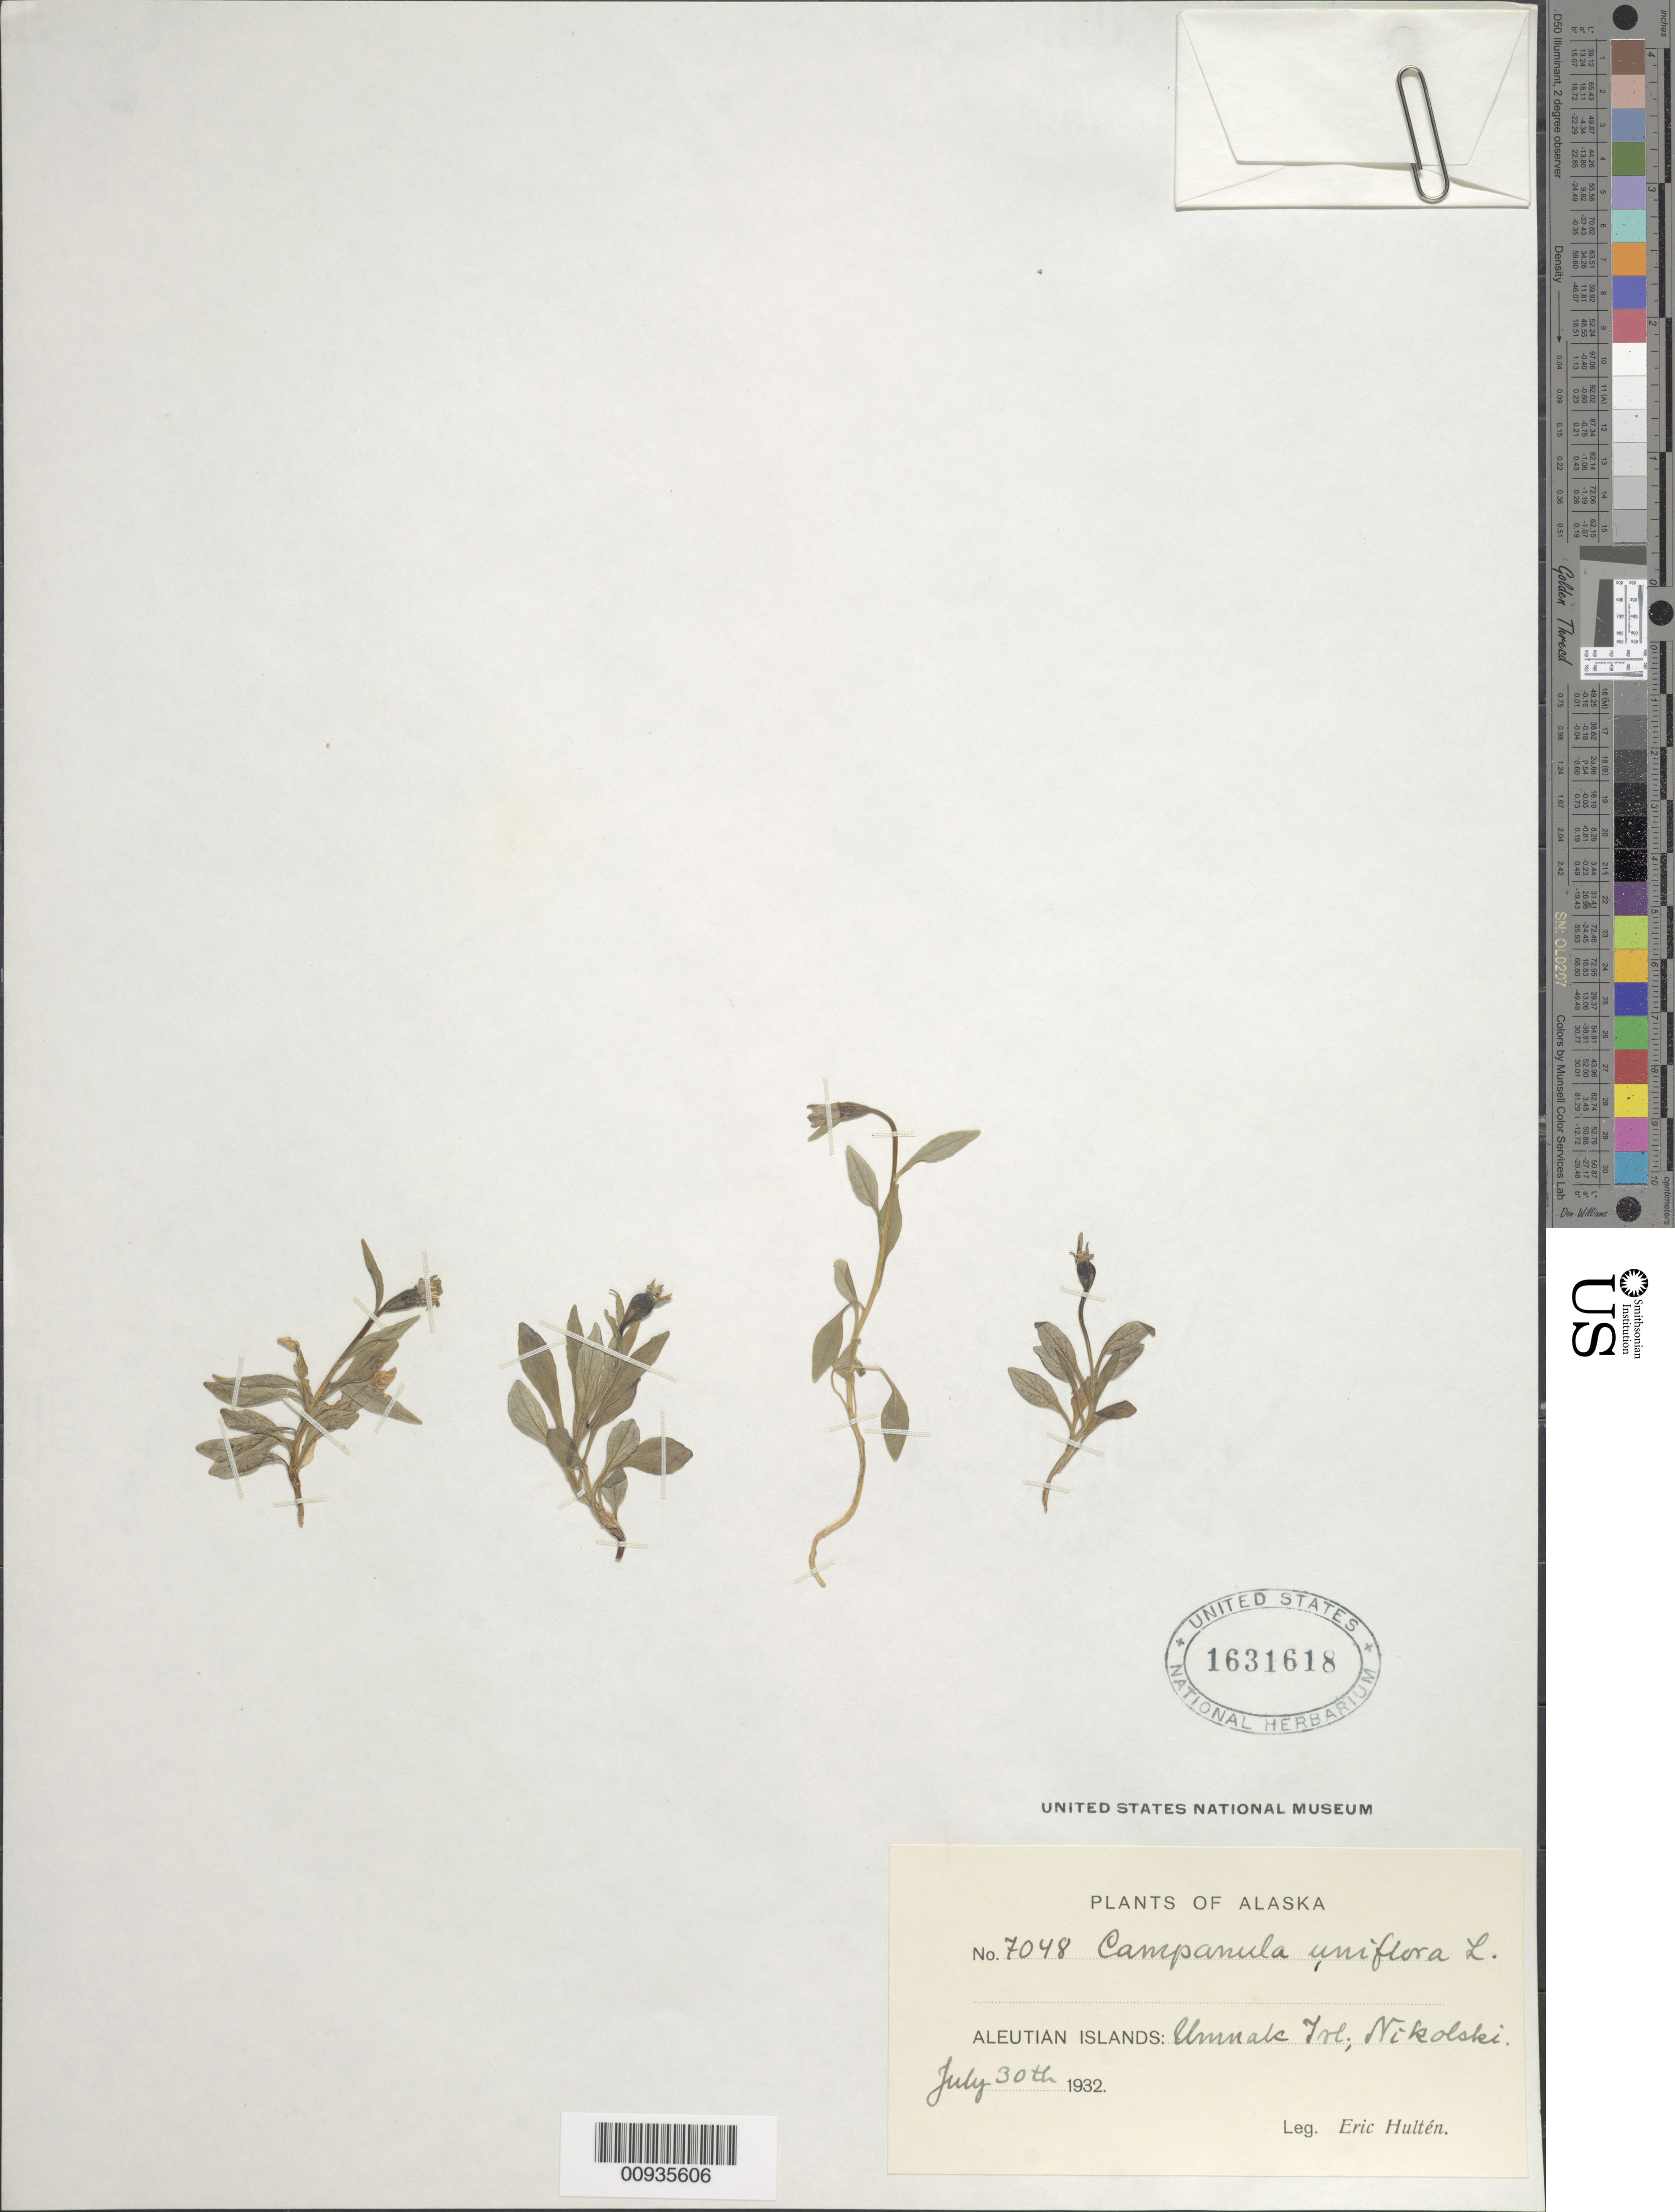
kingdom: Plantae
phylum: Tracheophyta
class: Magnoliopsida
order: Asterales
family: Campanulaceae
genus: Campanula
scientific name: Campanula uniflora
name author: L.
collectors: E. G. Hultén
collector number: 7048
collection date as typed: July 30, 1932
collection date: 1932-07-30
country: United States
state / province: Alaska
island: Umnak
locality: Nikolski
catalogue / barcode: US 1631618